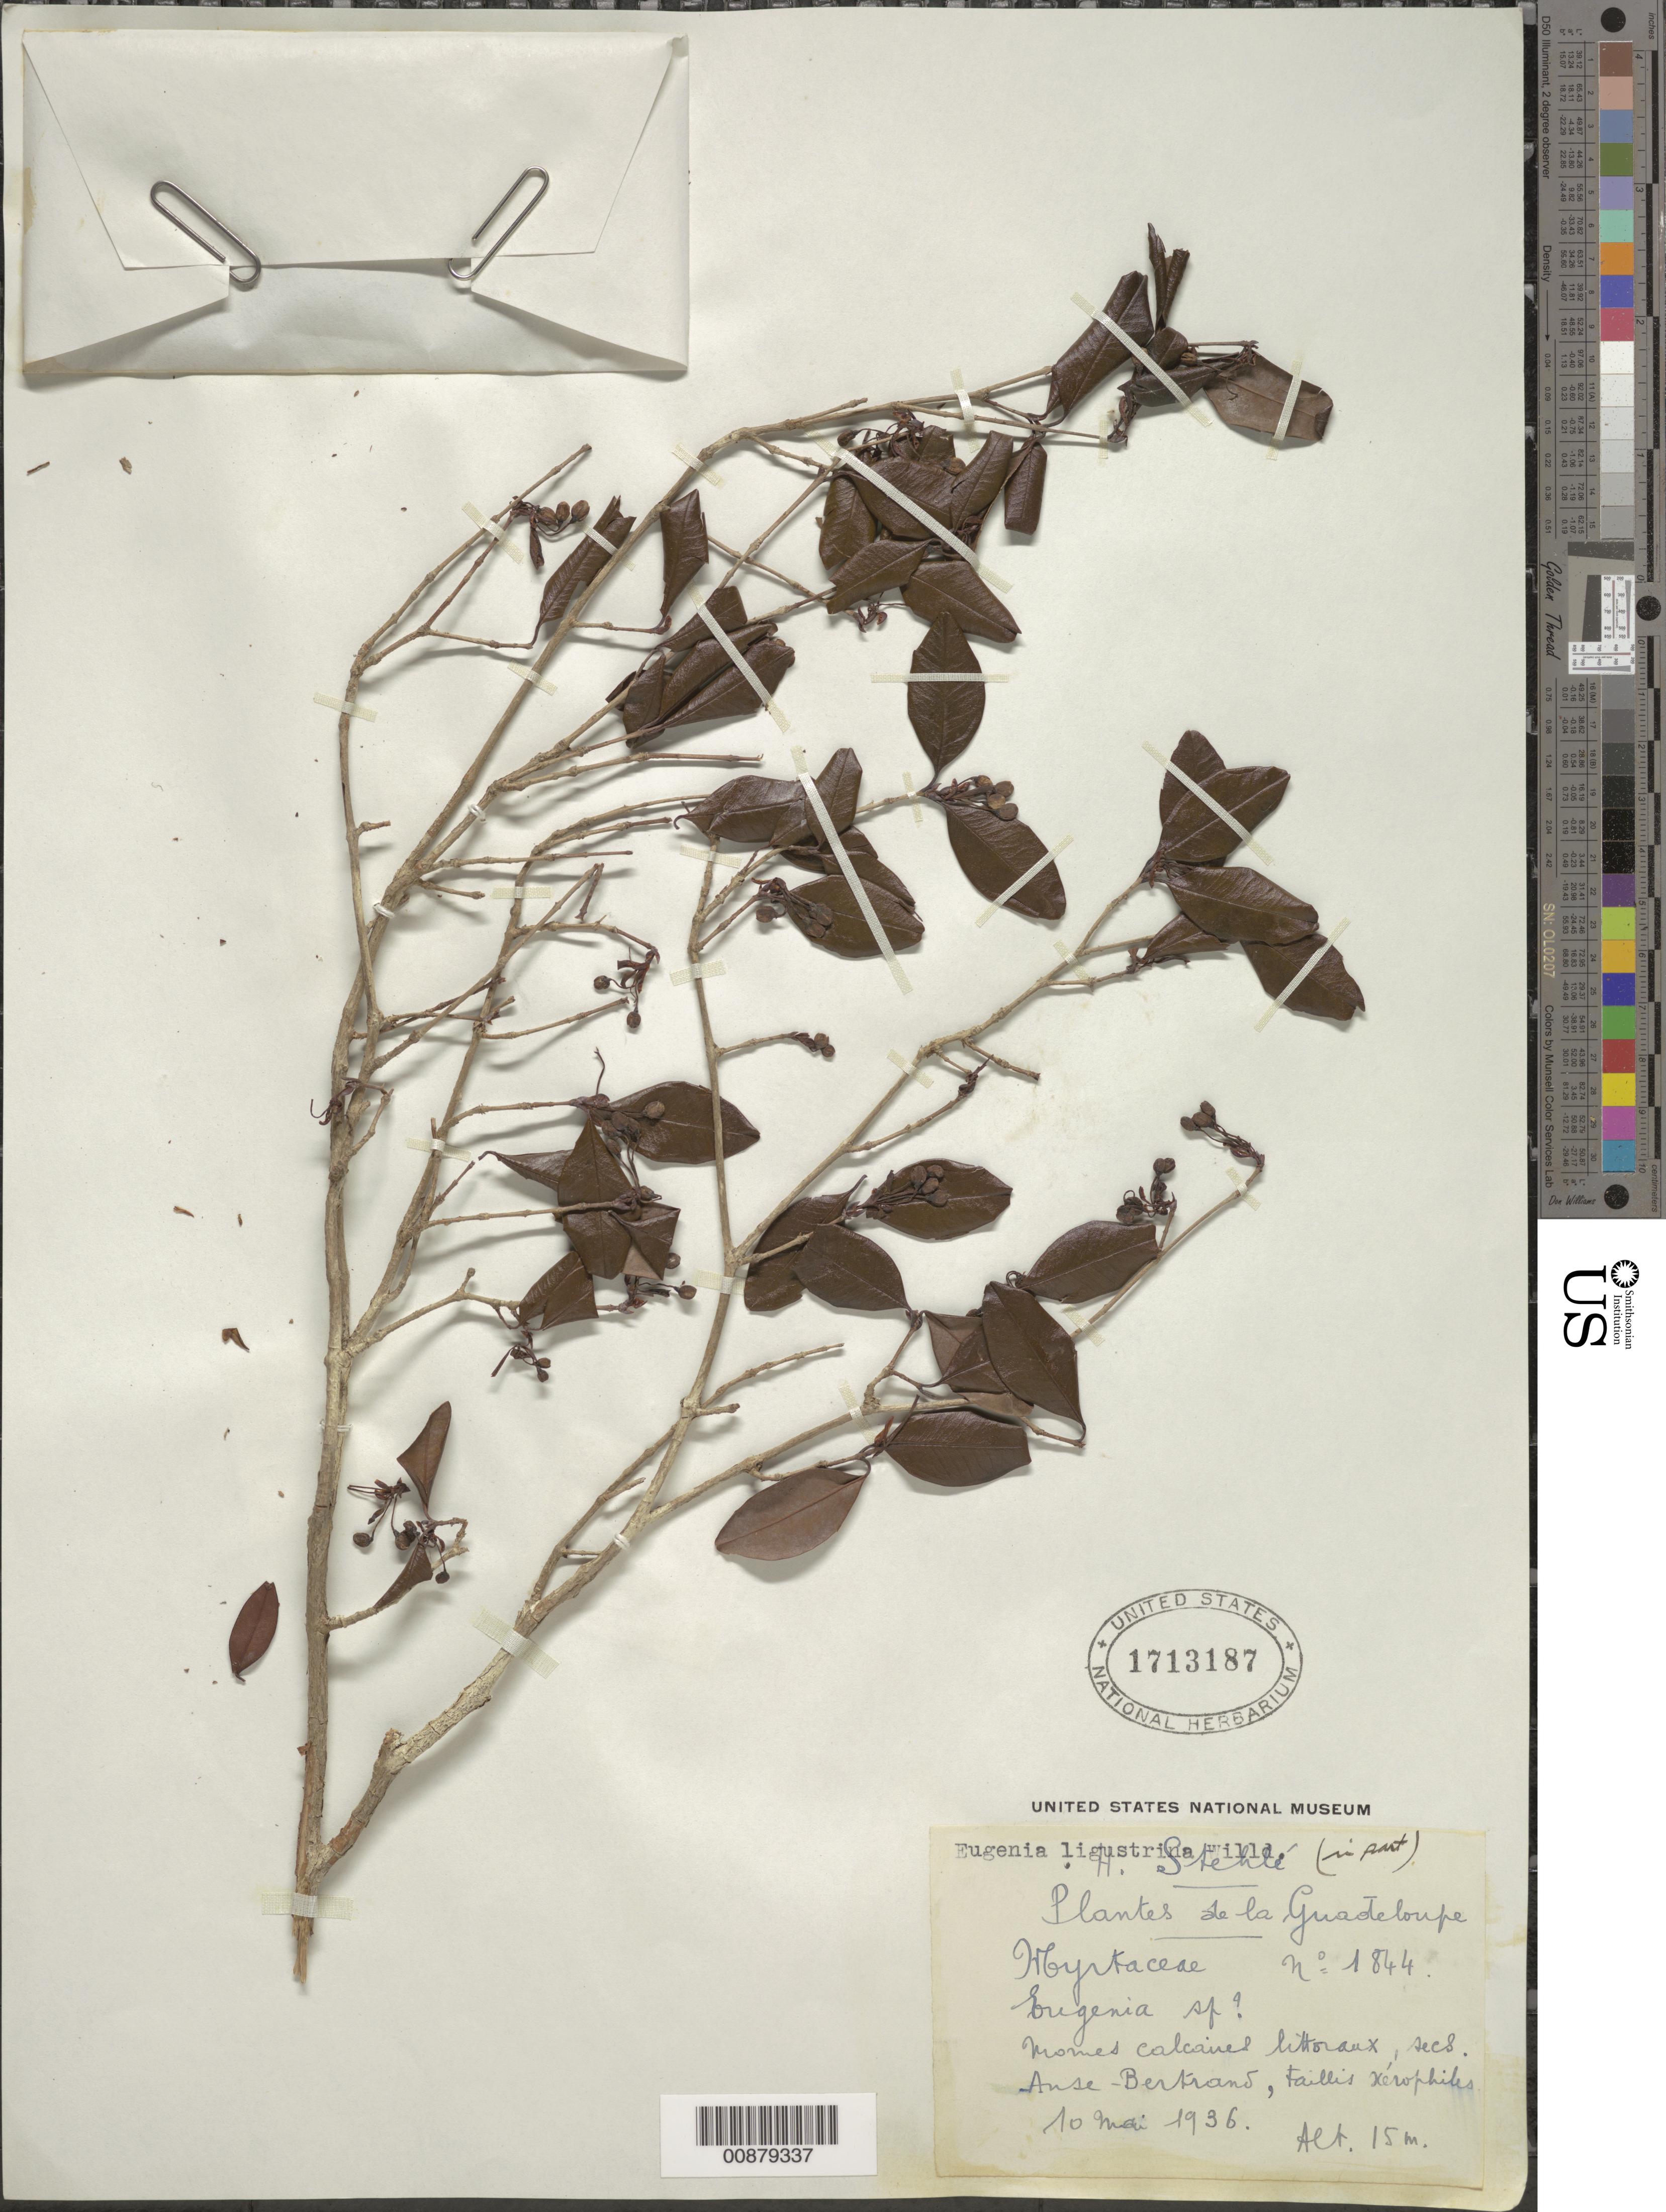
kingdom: Plantae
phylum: Tracheophyta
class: Magnoliopsida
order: Myrtales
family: Myrtaceae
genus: Eugenia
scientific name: Eugenia sp.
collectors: H. Stehlé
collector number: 1844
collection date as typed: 10 May 1936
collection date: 1936-05-10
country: Guadeloupe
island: Basse Terre [Guadeloupe]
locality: Momes calcaires littoraux, secs Anse-Bertrano, Faillis xerophiles.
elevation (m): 15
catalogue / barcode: US 1713187